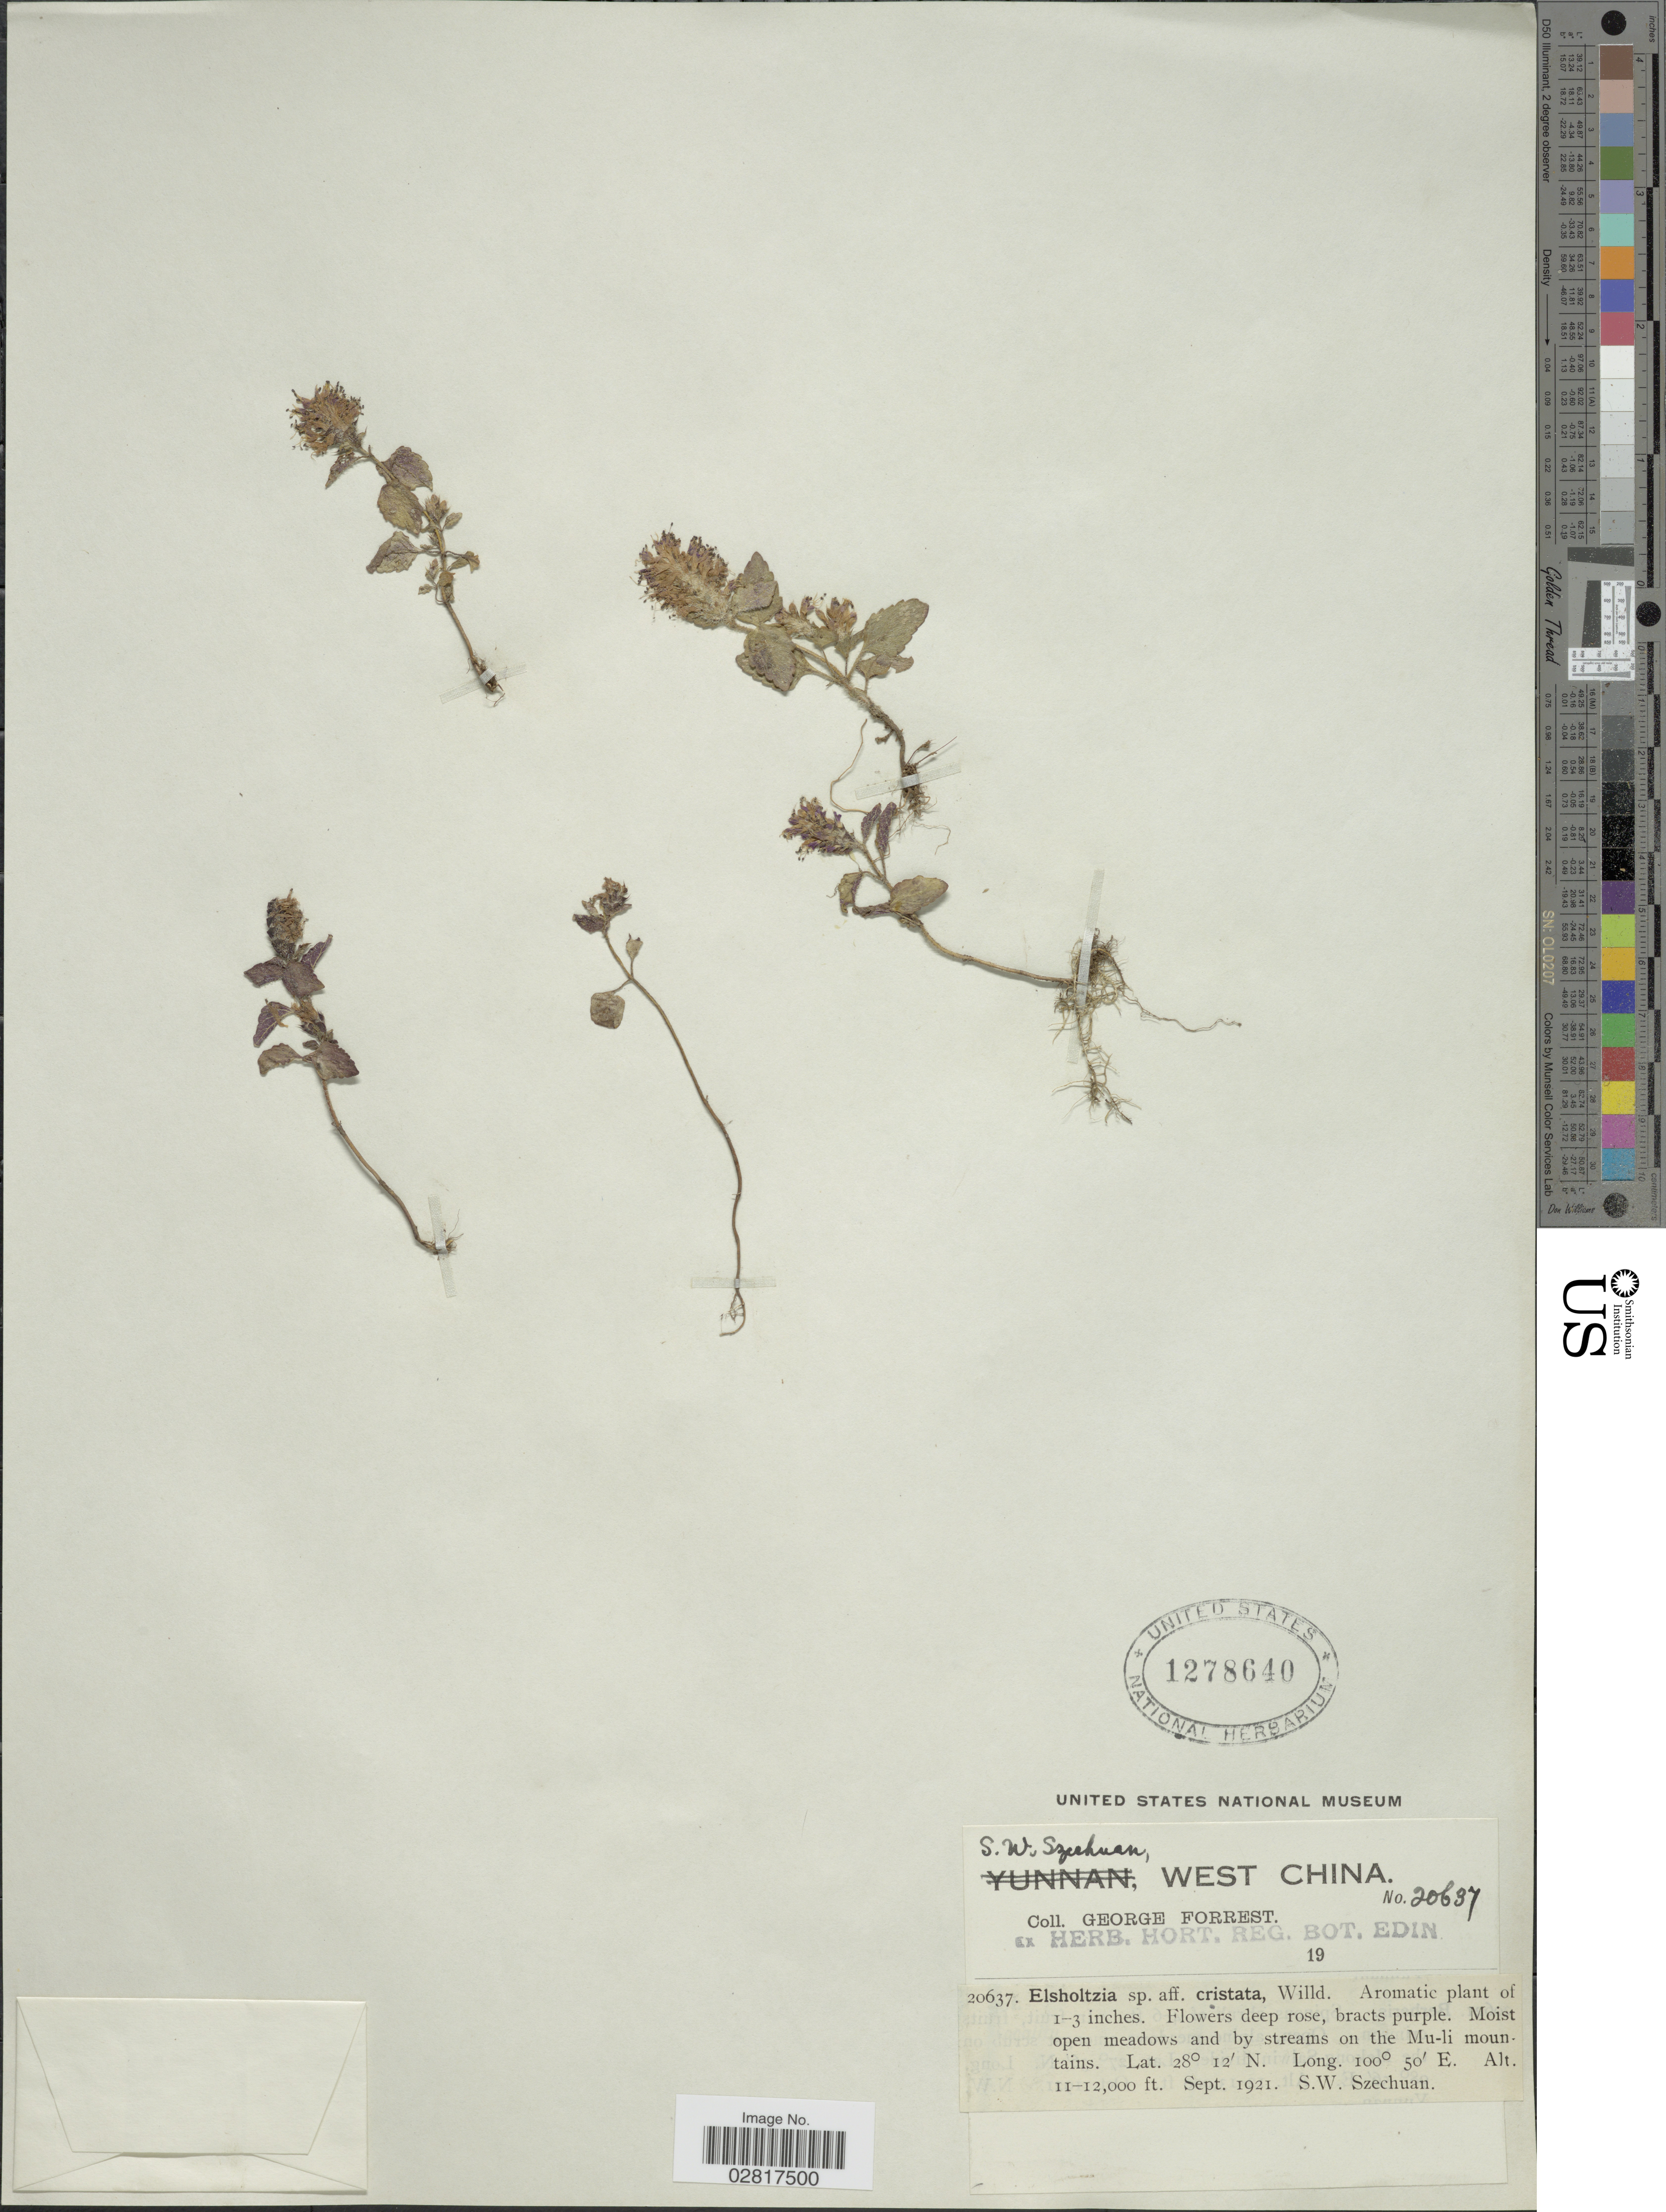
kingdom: Plantae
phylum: Tracheophyta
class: Magnoliopsida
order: Lamiales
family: Lamiaceae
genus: Elsholtzia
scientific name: Elsholtzia patrinii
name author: (Lepech.) Garcke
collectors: G. Forrest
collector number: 20637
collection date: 1921-09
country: China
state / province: Sichuan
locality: S.W. Szechuan, West China. Moist open meadows and by stream on the Mu-li mountains.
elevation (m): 3353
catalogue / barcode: US 1278640